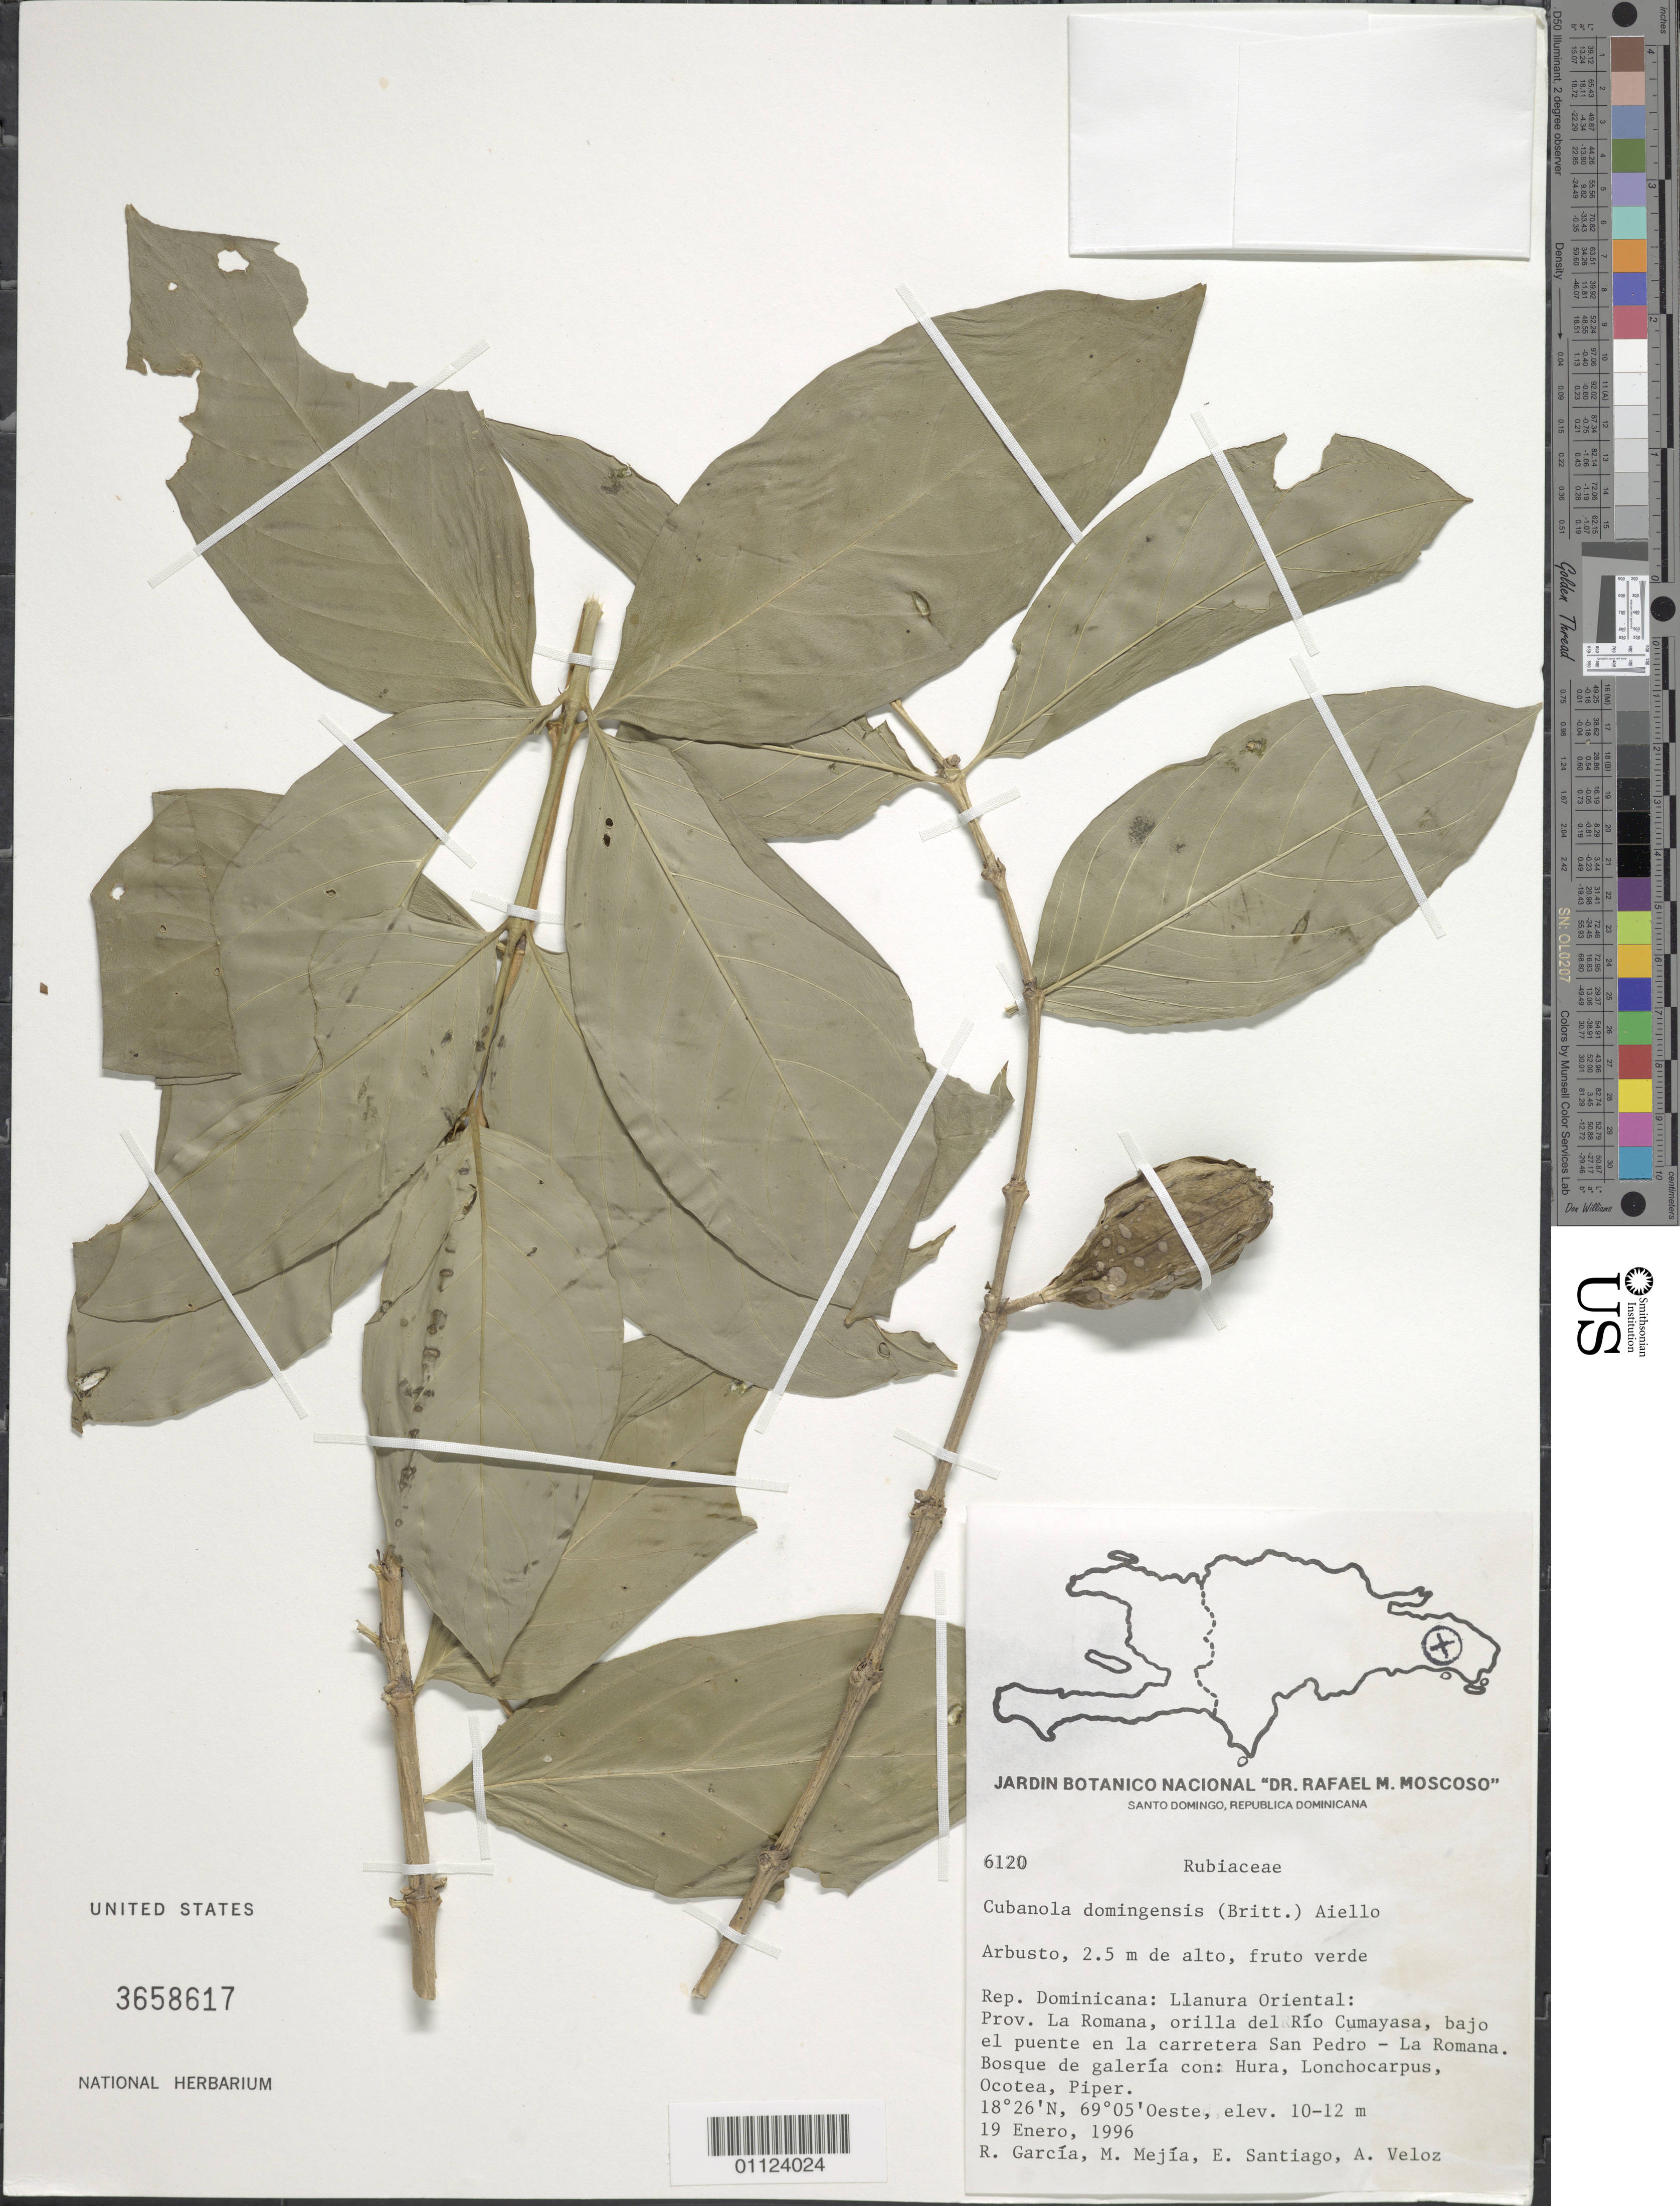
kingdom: Plantae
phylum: Tracheophyta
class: Magnoliopsida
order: Gentianales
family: Rubiaceae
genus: Cubanola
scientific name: Cubanola domingensis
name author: (Britton) Aiello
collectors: R. G. García, M. Mejia, E. Santiago & A. Veloz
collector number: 6120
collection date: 1996-01-19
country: Dominican Republic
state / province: La Romana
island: Hispaniola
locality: Llanura Oriental, orilla del Río Cumayasa, bajo el puente en la carretera San Pedro - La Romana.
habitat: Bosque de galería con: Hura, Lonchocarpus, Ocotea, Piper.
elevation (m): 10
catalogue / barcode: US 3658617